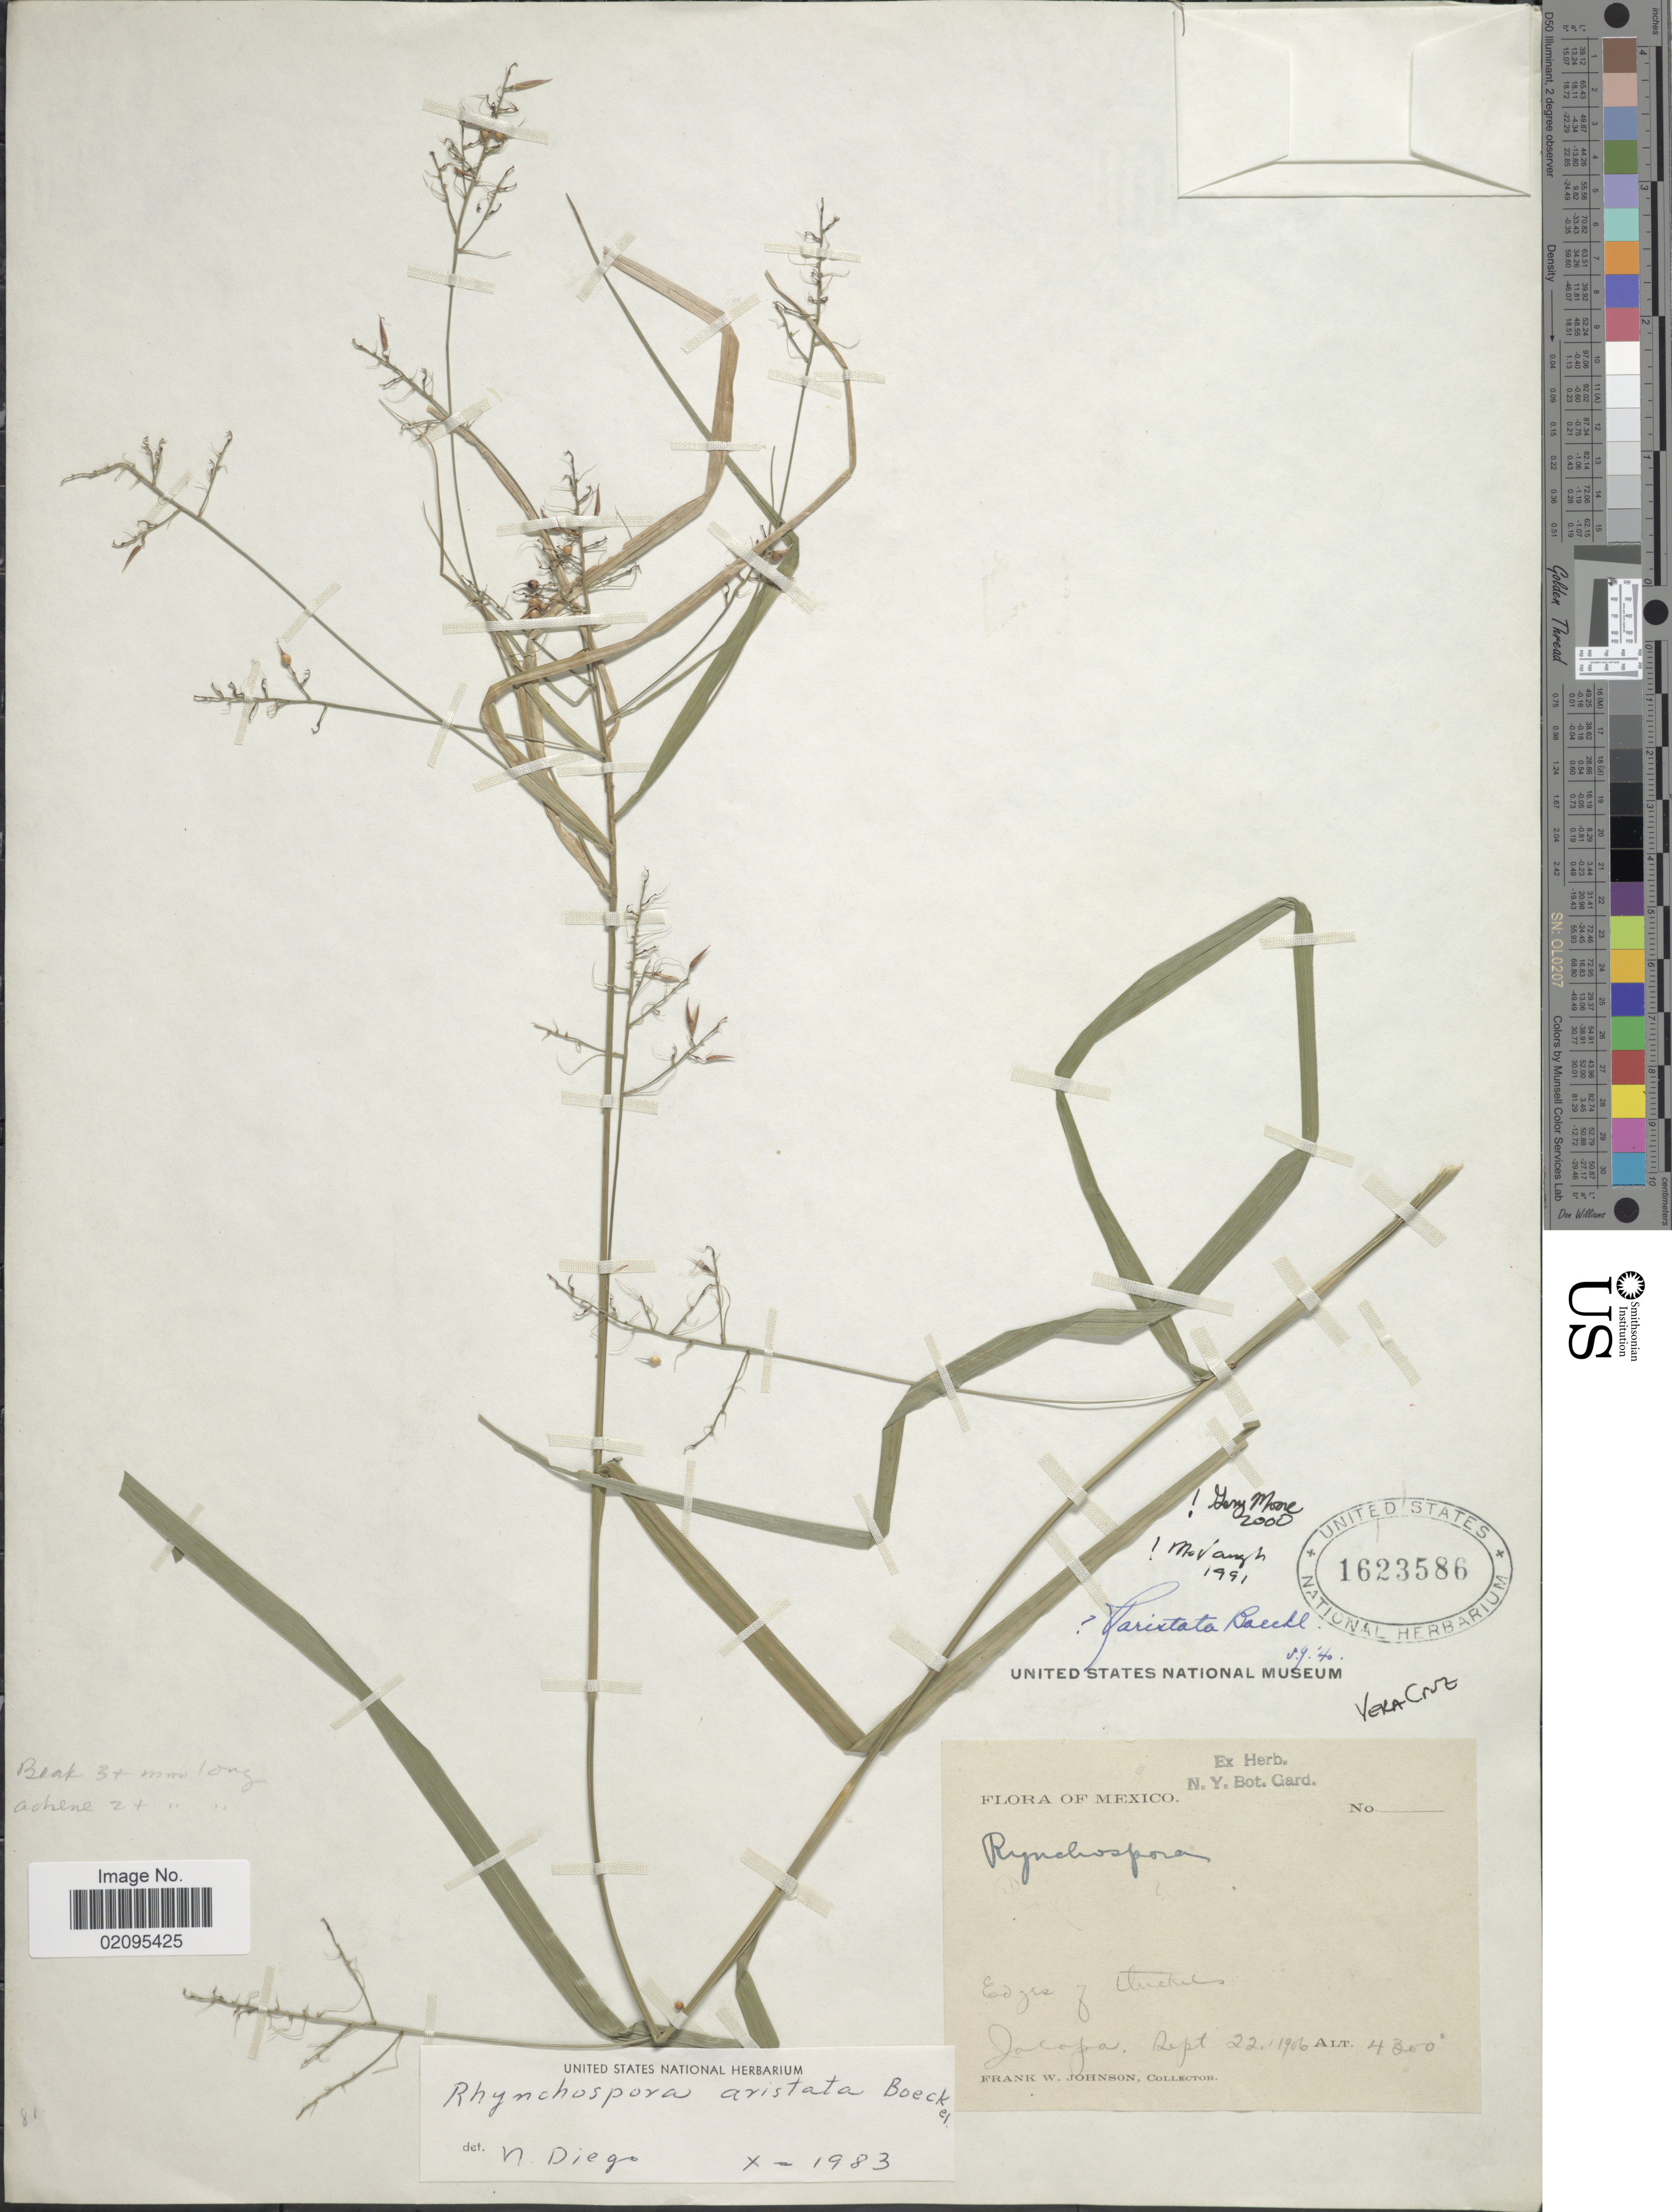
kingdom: Plantae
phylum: Tracheophyta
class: Liliopsida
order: Poales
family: Cyperaceae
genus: Rhynchospora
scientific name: Rhynchospora aristata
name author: Boeckeler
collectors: F. W. Johnson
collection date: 1906-09-22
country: Guatemala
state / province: Jalapa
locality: Edge of thicket.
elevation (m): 1311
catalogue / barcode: US 1623586